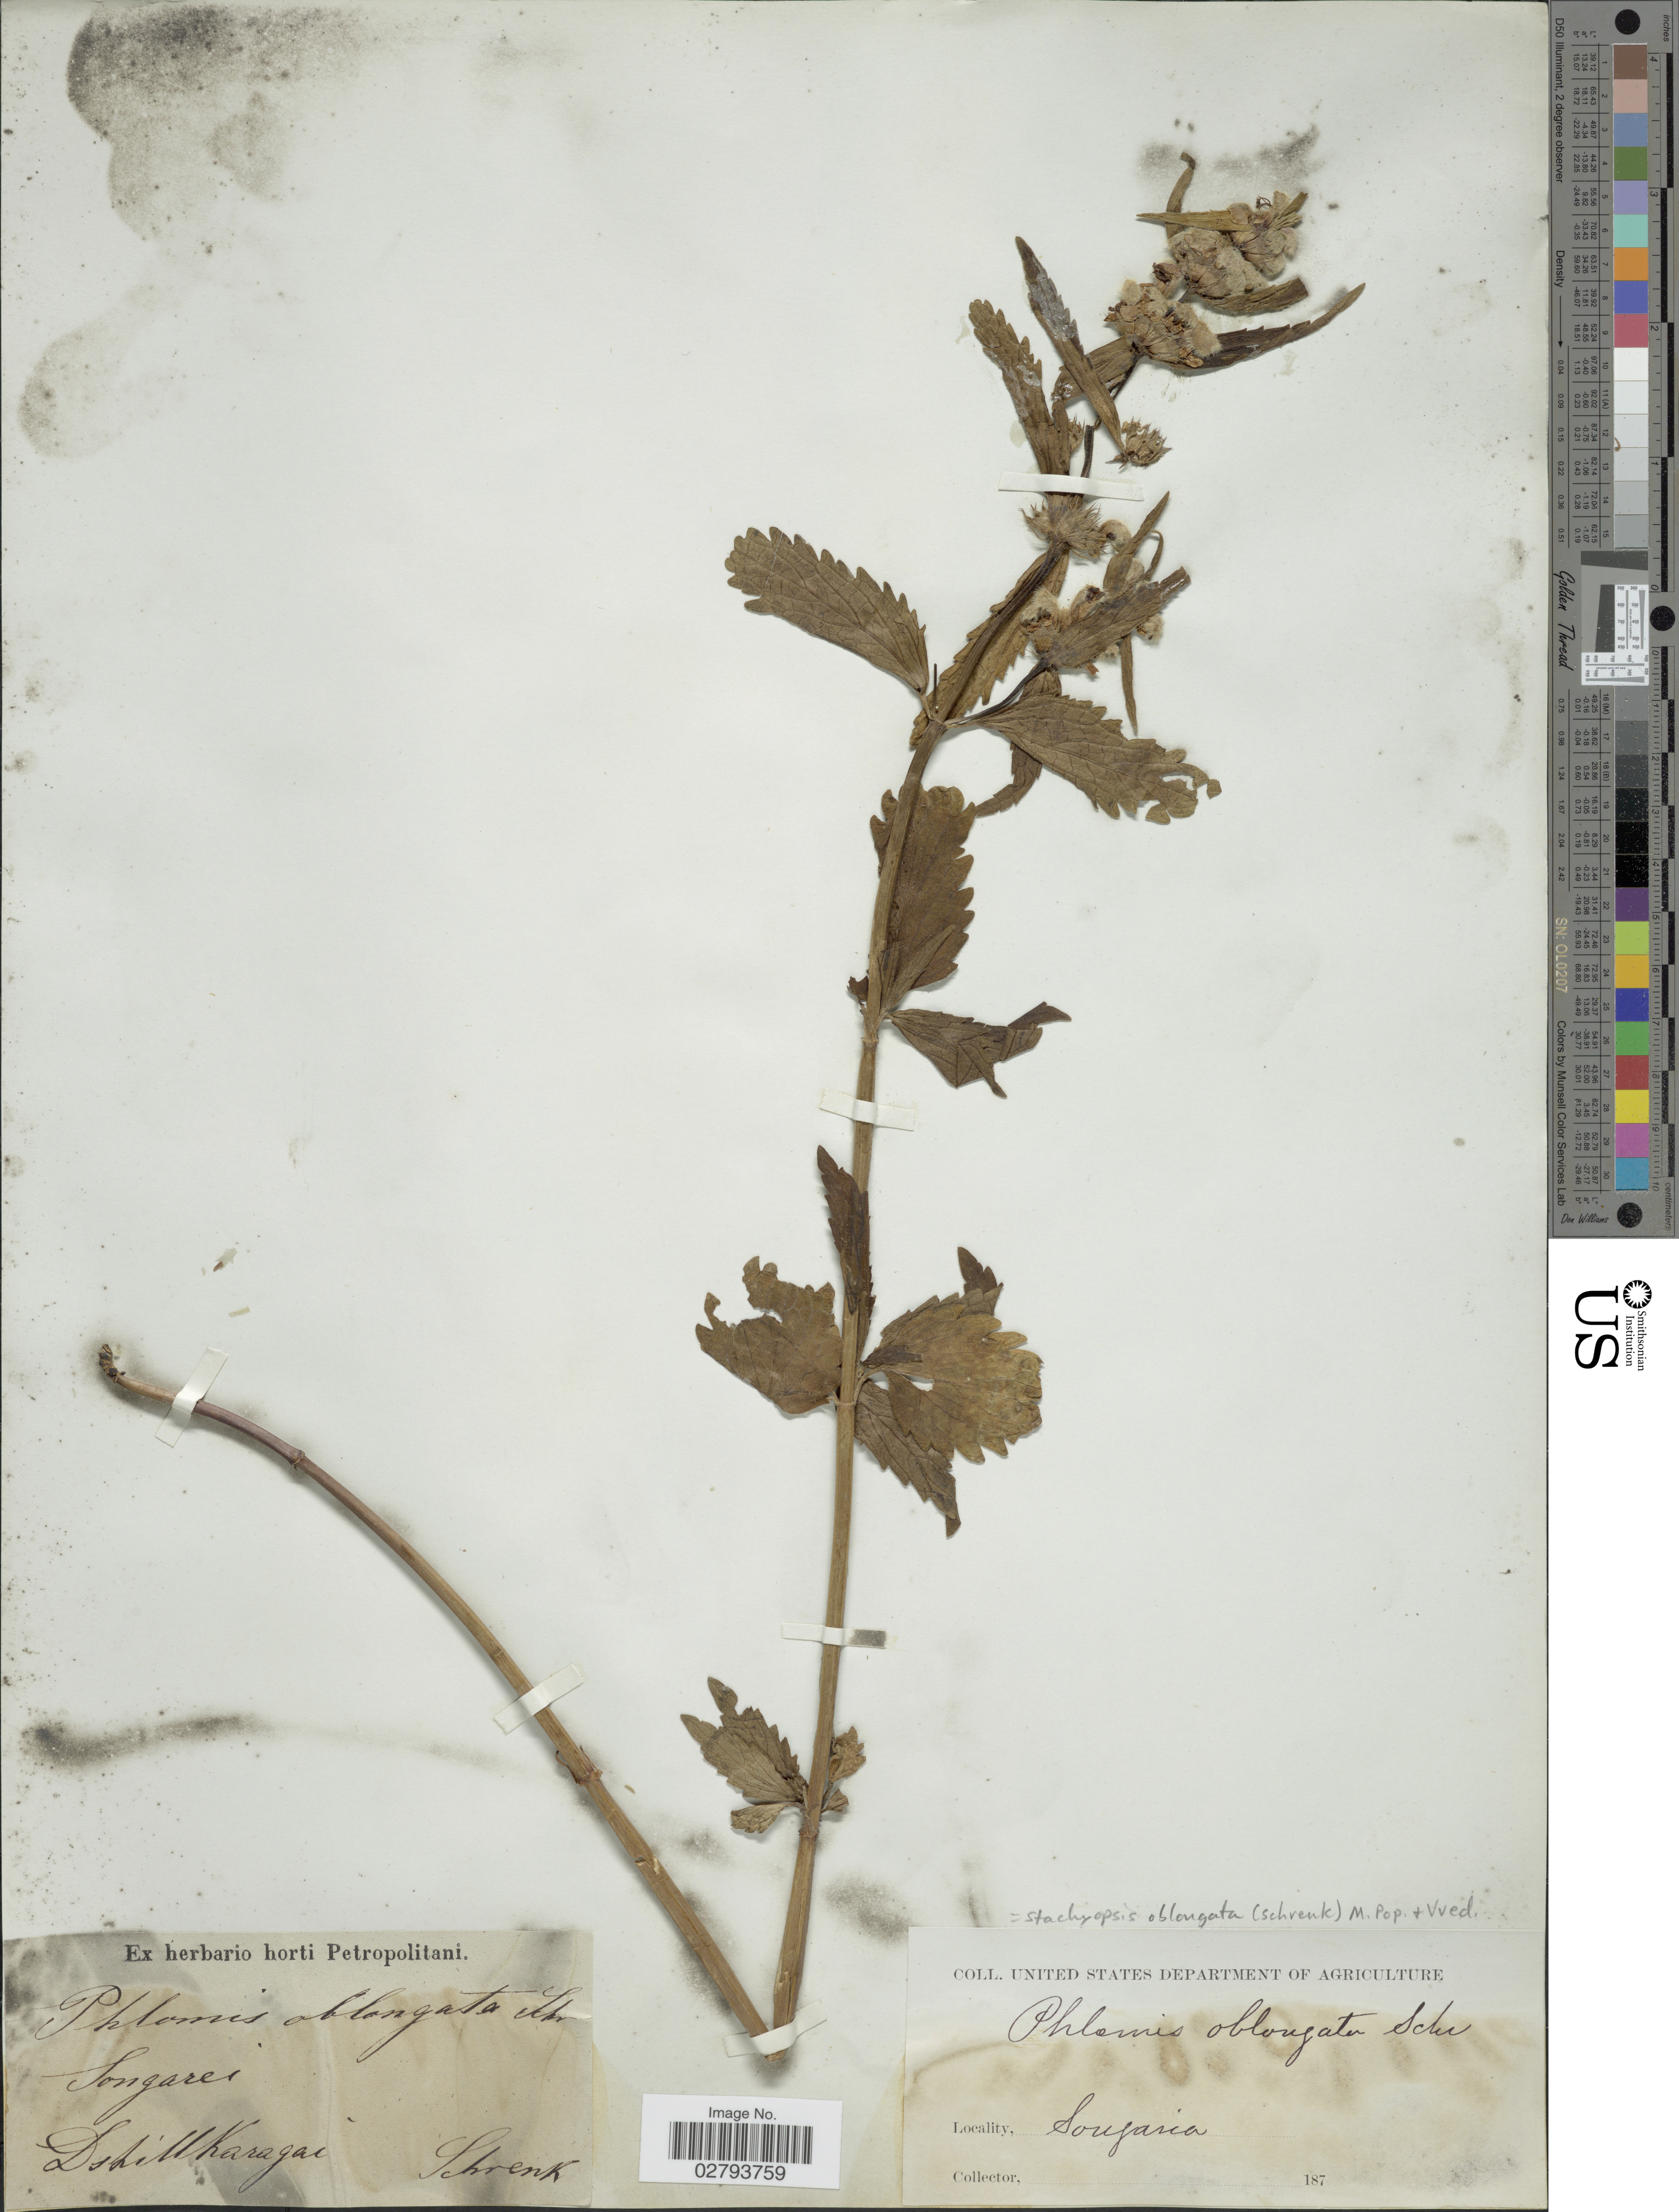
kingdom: Plantae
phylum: Tracheophyta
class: Magnoliopsida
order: Lamiales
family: Lamiaceae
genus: Stachyopsis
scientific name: Stachyopsis oblongata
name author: (Schrenk) Popov & Vved.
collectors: A.G. Schrenk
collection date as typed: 187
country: China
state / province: Xinjiang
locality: Songaria, Songarei, Dshillkaragai